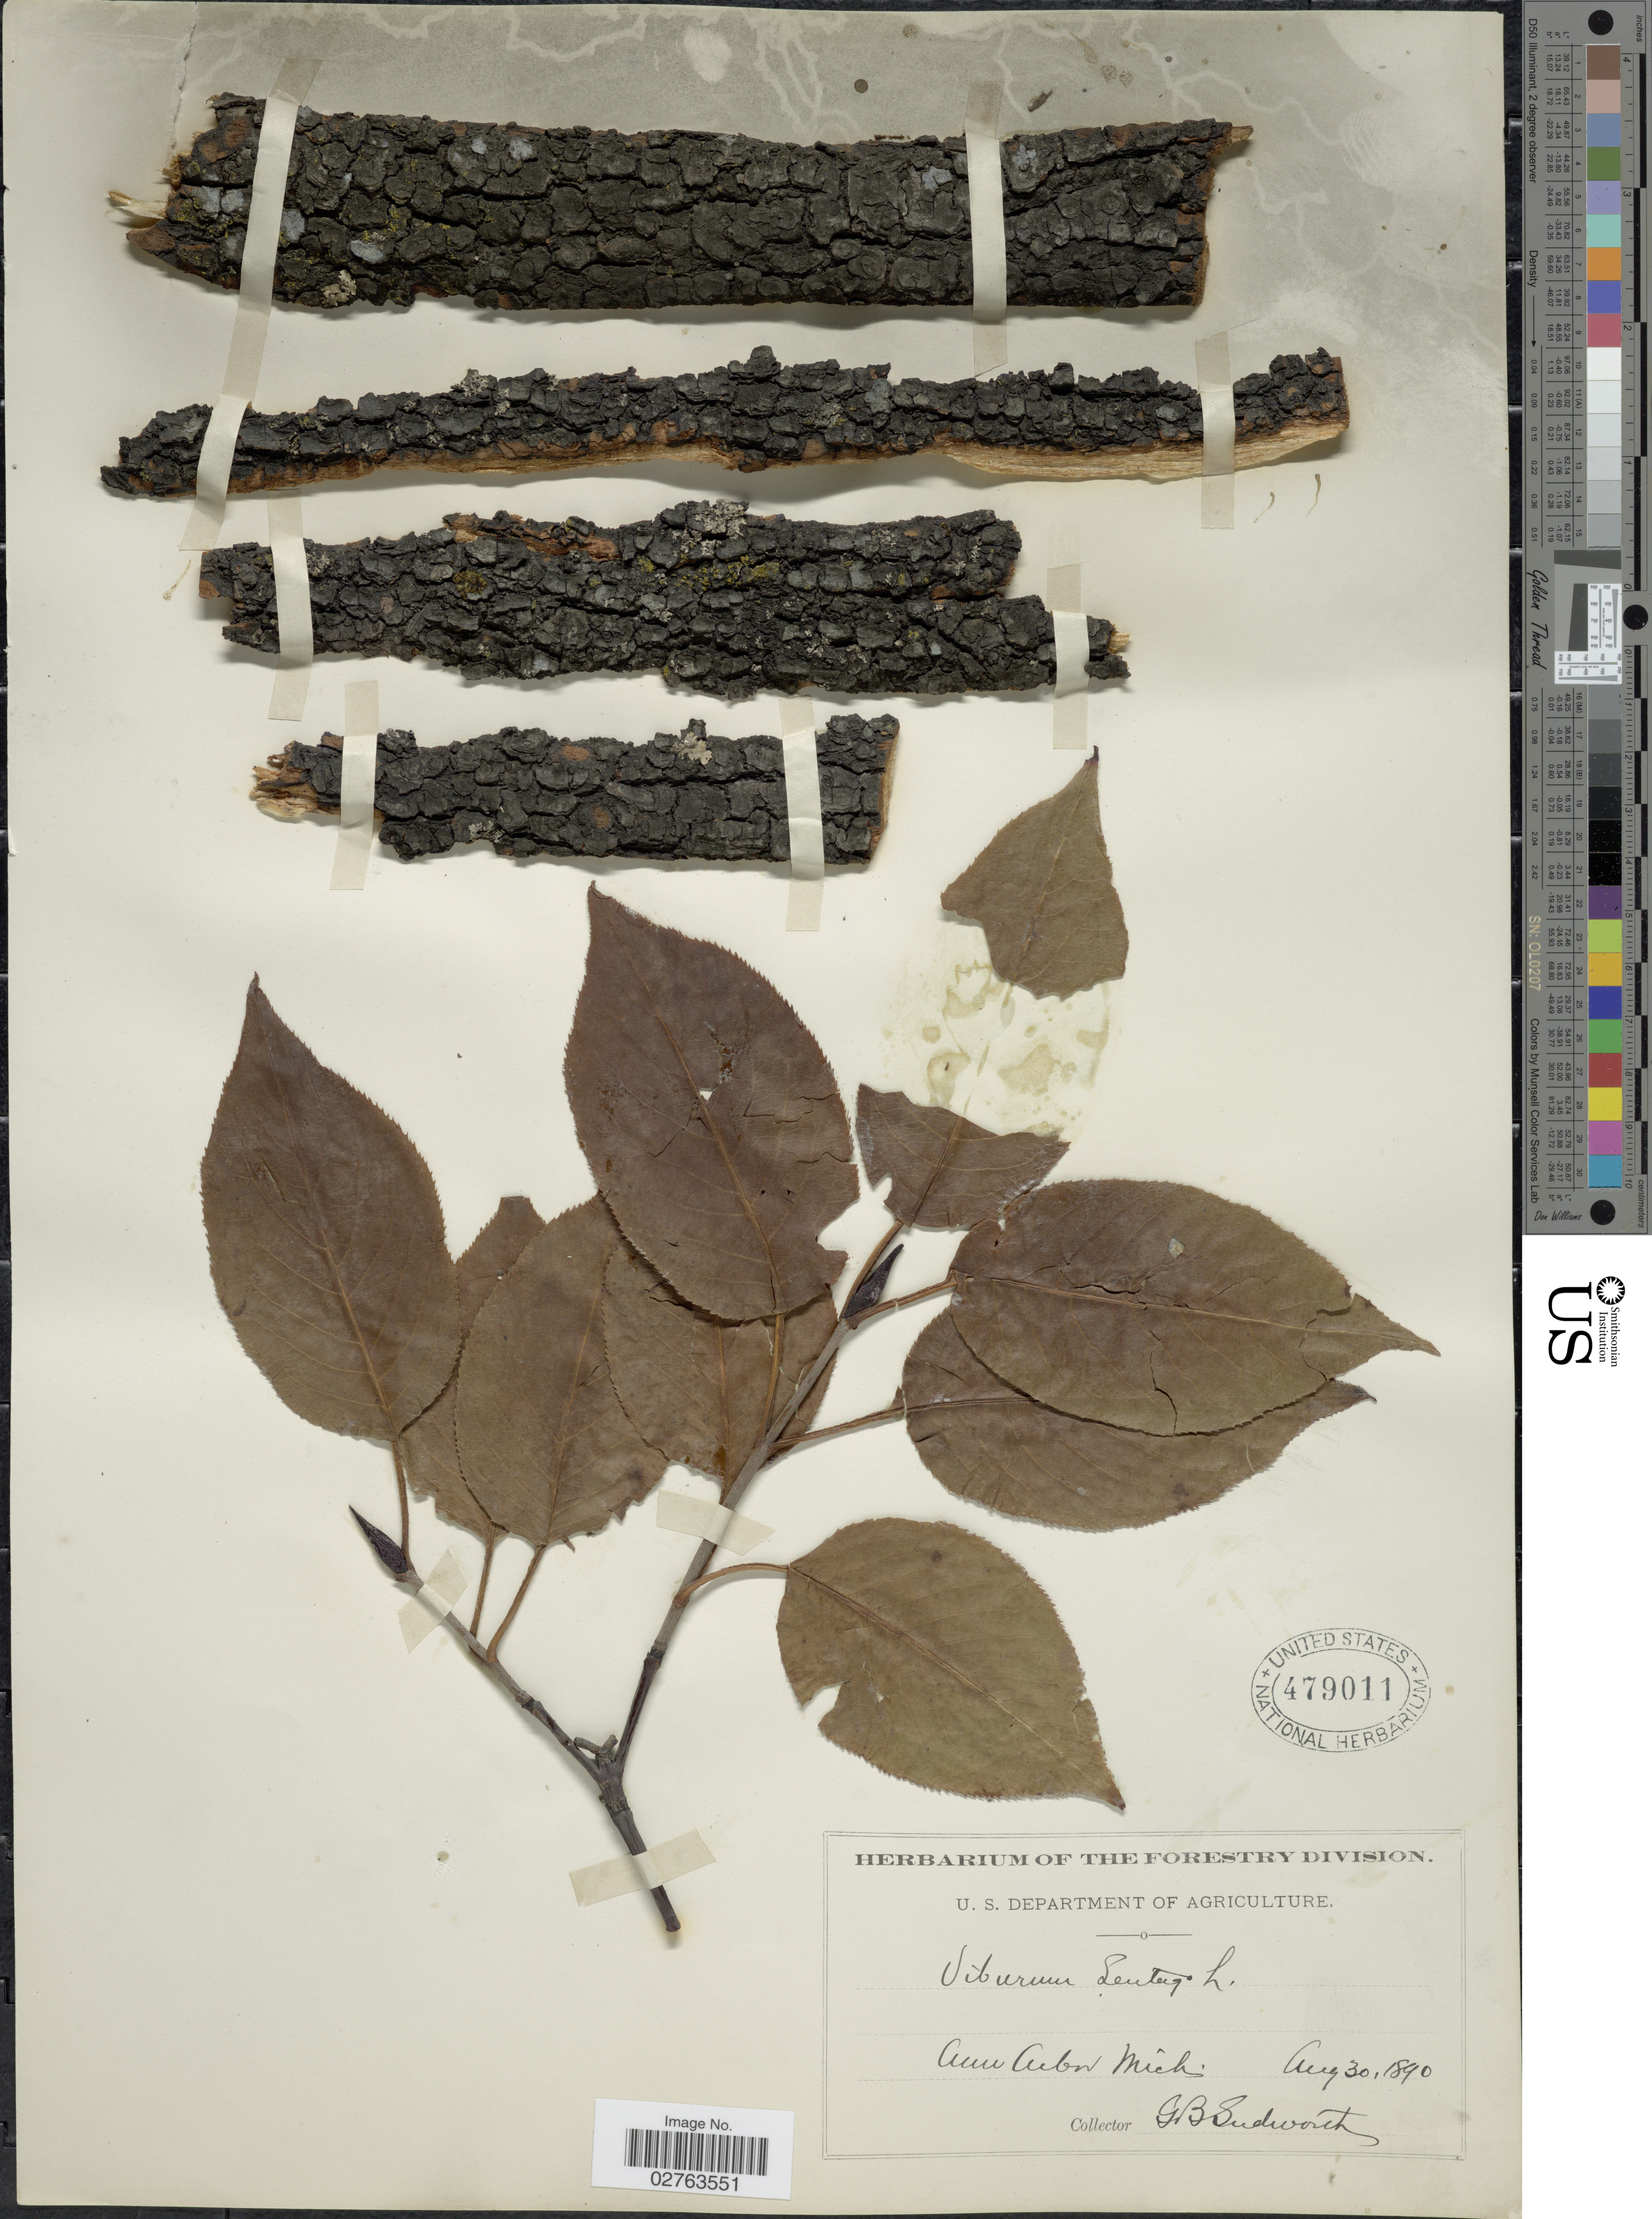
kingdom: Plantae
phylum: Tracheophyta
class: Magnoliopsida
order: Dipsacales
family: Viburnaceae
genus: Viburnum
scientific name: Viburnum lentago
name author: L.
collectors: G. B. Sudworth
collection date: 1890-08-30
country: United States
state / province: Michigan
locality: Ann Arbor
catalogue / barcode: US 479011